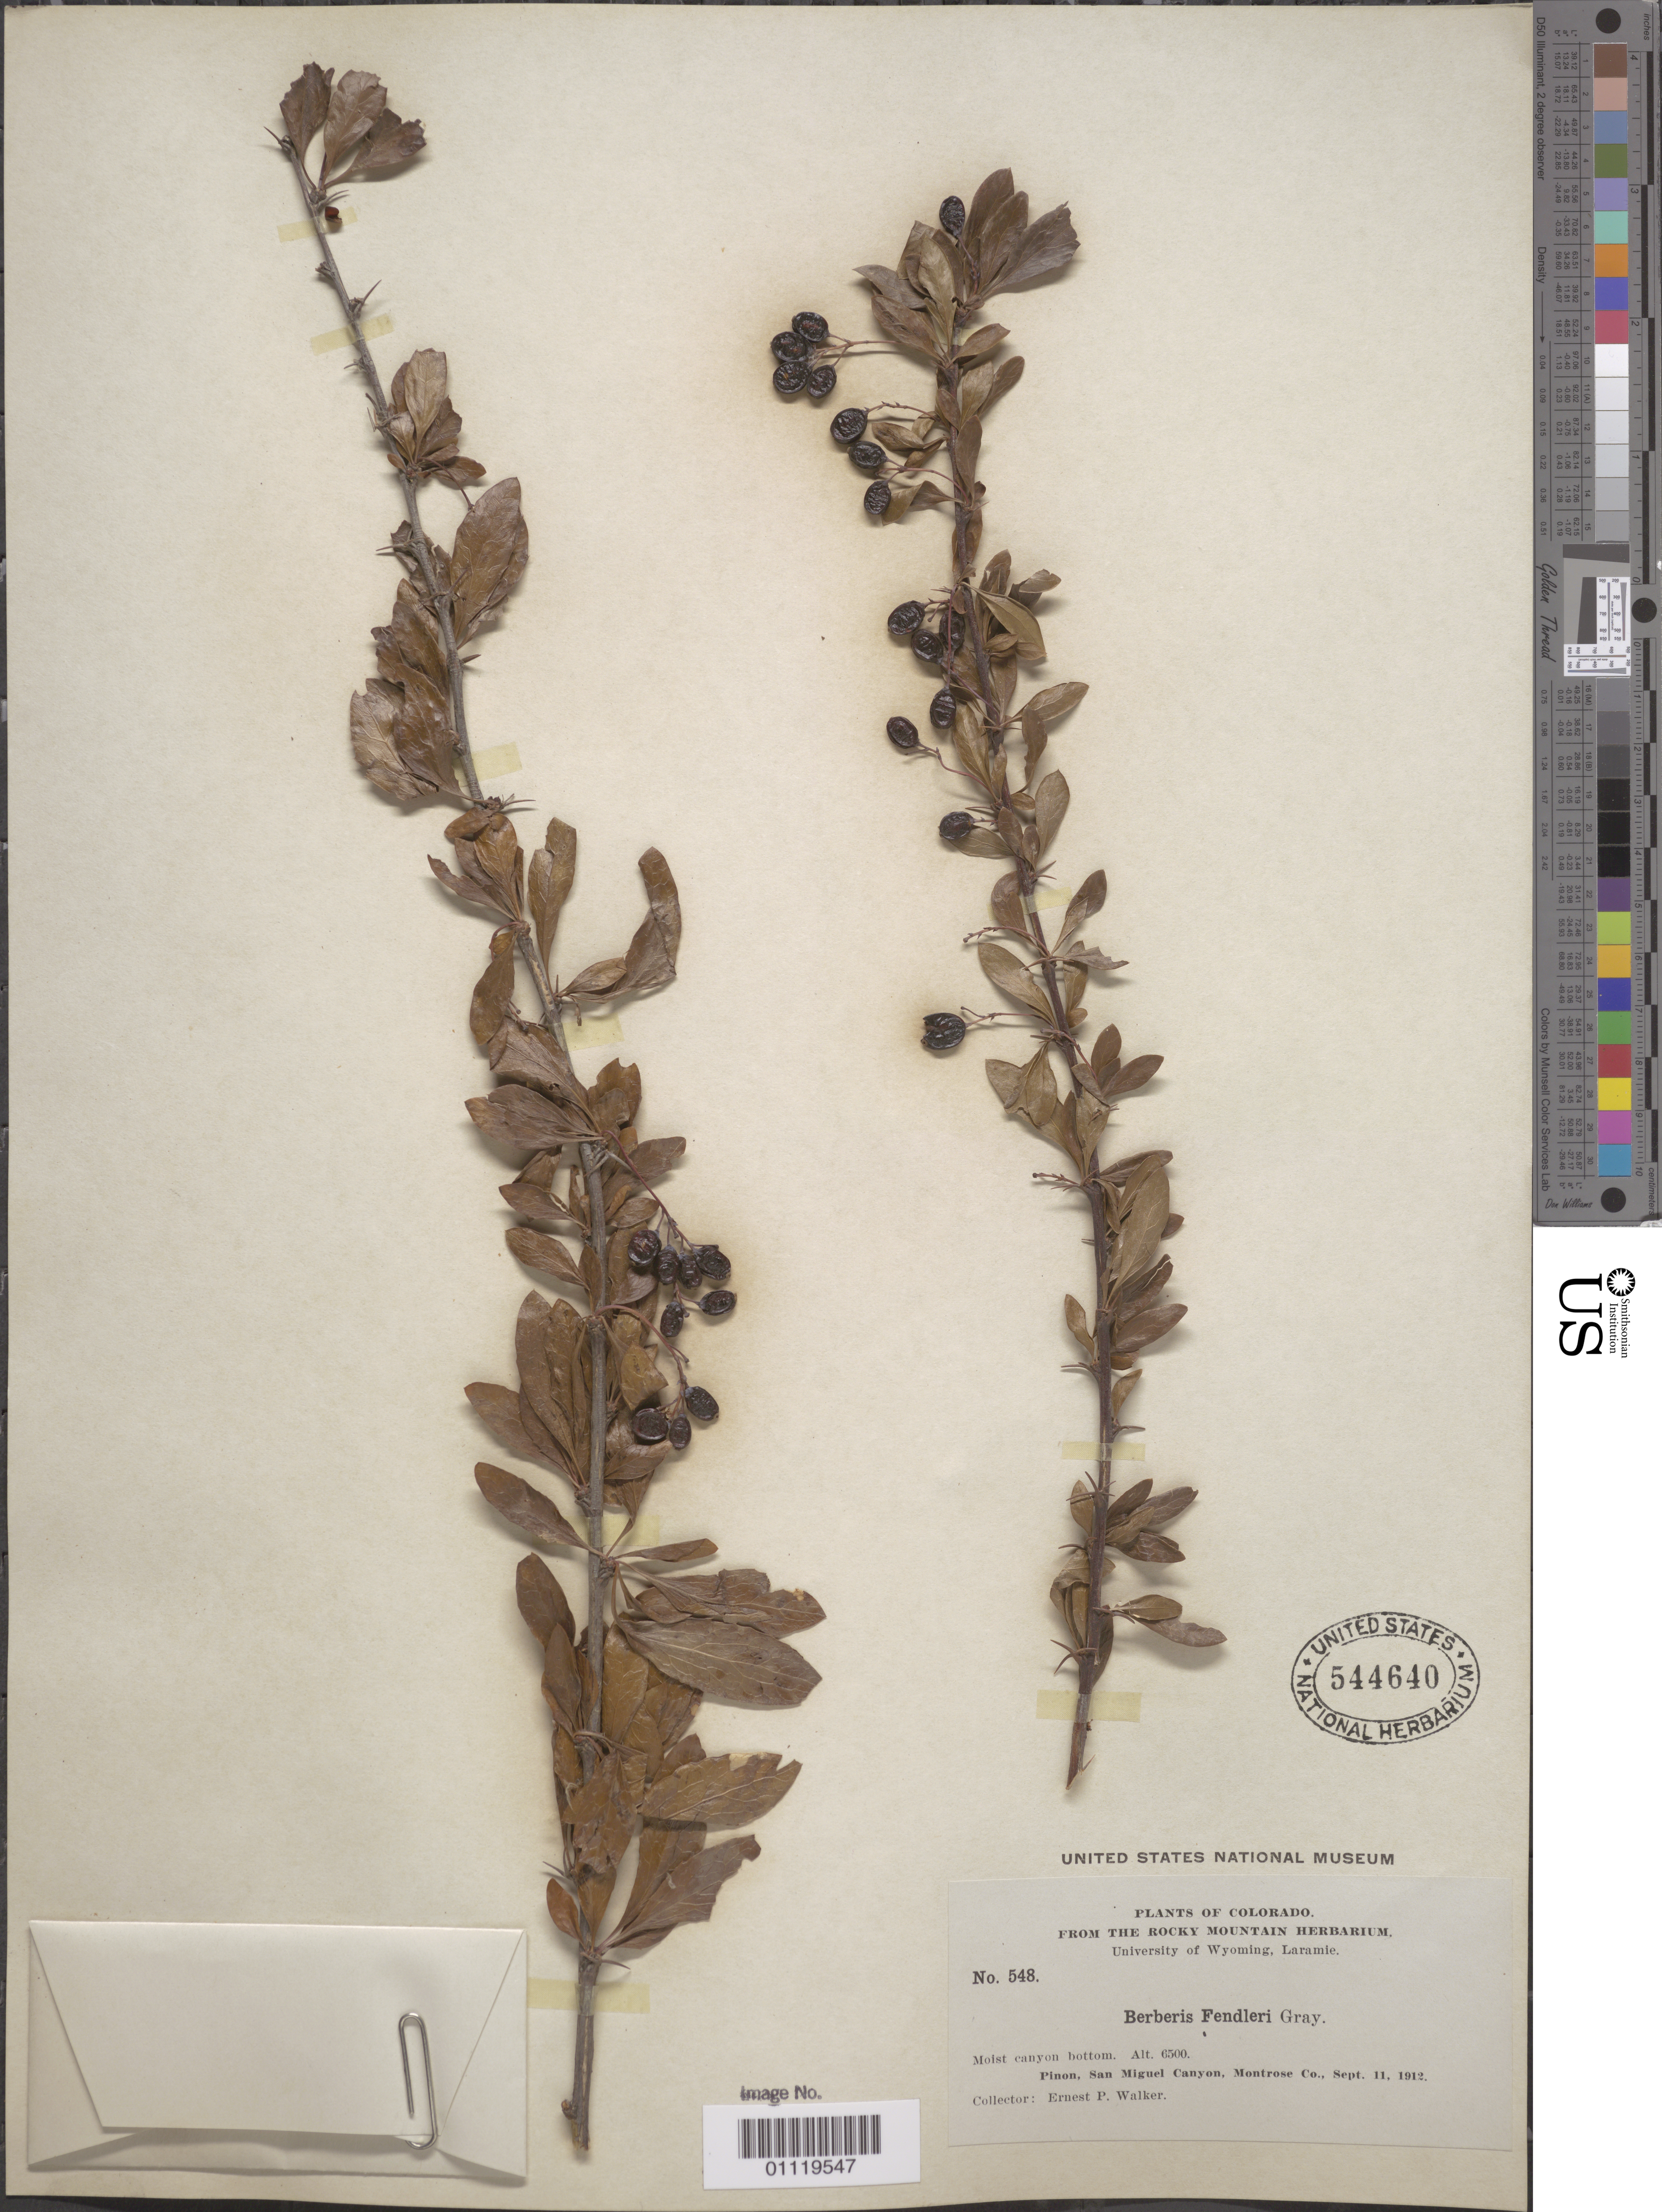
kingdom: Plantae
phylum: Tracheophyta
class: Magnoliopsida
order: Ranunculales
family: Berberidaceae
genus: Berberis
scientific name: Berberis fendleri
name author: A. Gray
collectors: E. Walker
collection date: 1912-09-11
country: United States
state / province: Colorado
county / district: Montrose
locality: San Miguel Canyon, Pinon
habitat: Moist canyon bottom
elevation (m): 1981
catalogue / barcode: US 544640